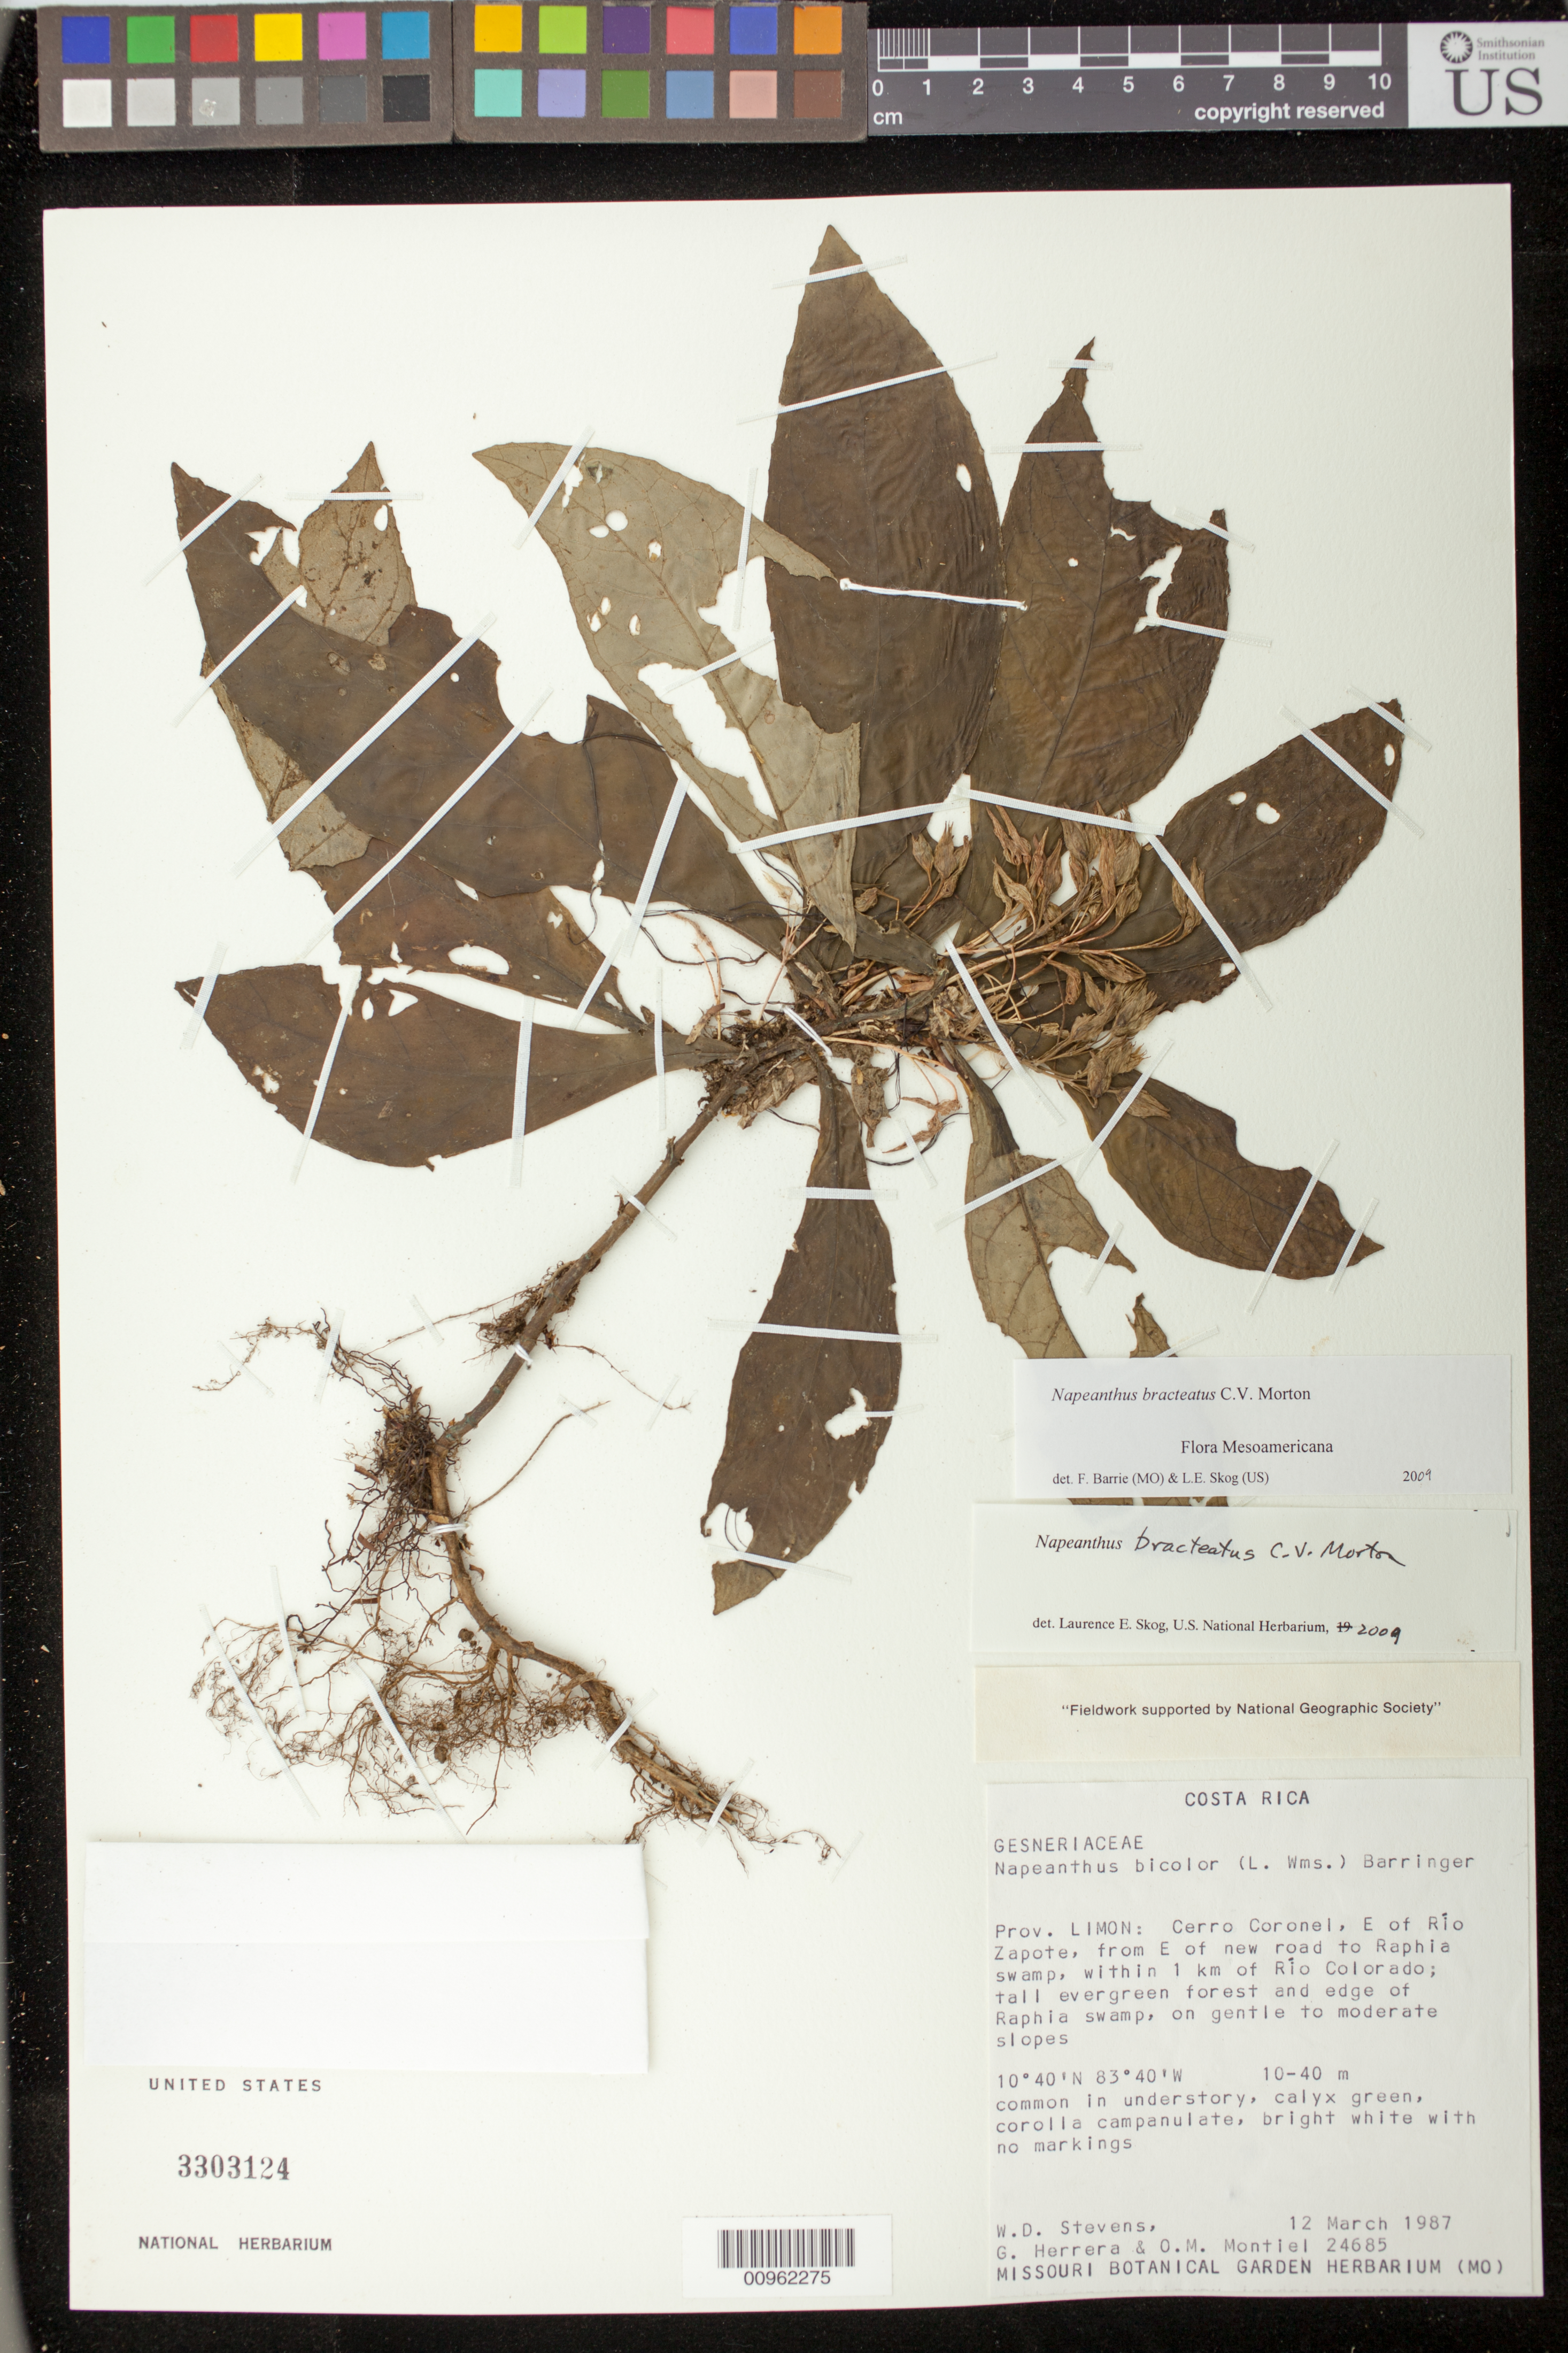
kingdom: Plantae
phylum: Tracheophyta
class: Magnoliopsida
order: Lamiales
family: Gesneriaceae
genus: Napeanthus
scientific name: Napeanthus bracteatus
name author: C.V. Morton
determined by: Barrie, F. R.; Skog, Laurence E.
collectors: W. D. Stevens, G. Herrera & O. Montiel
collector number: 24685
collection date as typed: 12 Mar 1987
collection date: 1987-03-12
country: Costa Rica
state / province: Limón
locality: Cerro Coronel, E of Rio Zapote, from E of new road to Raphia swamp, within 1 km of Rio Colorado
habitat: tall evergreen forest and edge of Raphia swamp on gentle to moderate slopes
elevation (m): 10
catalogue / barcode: US 3303124